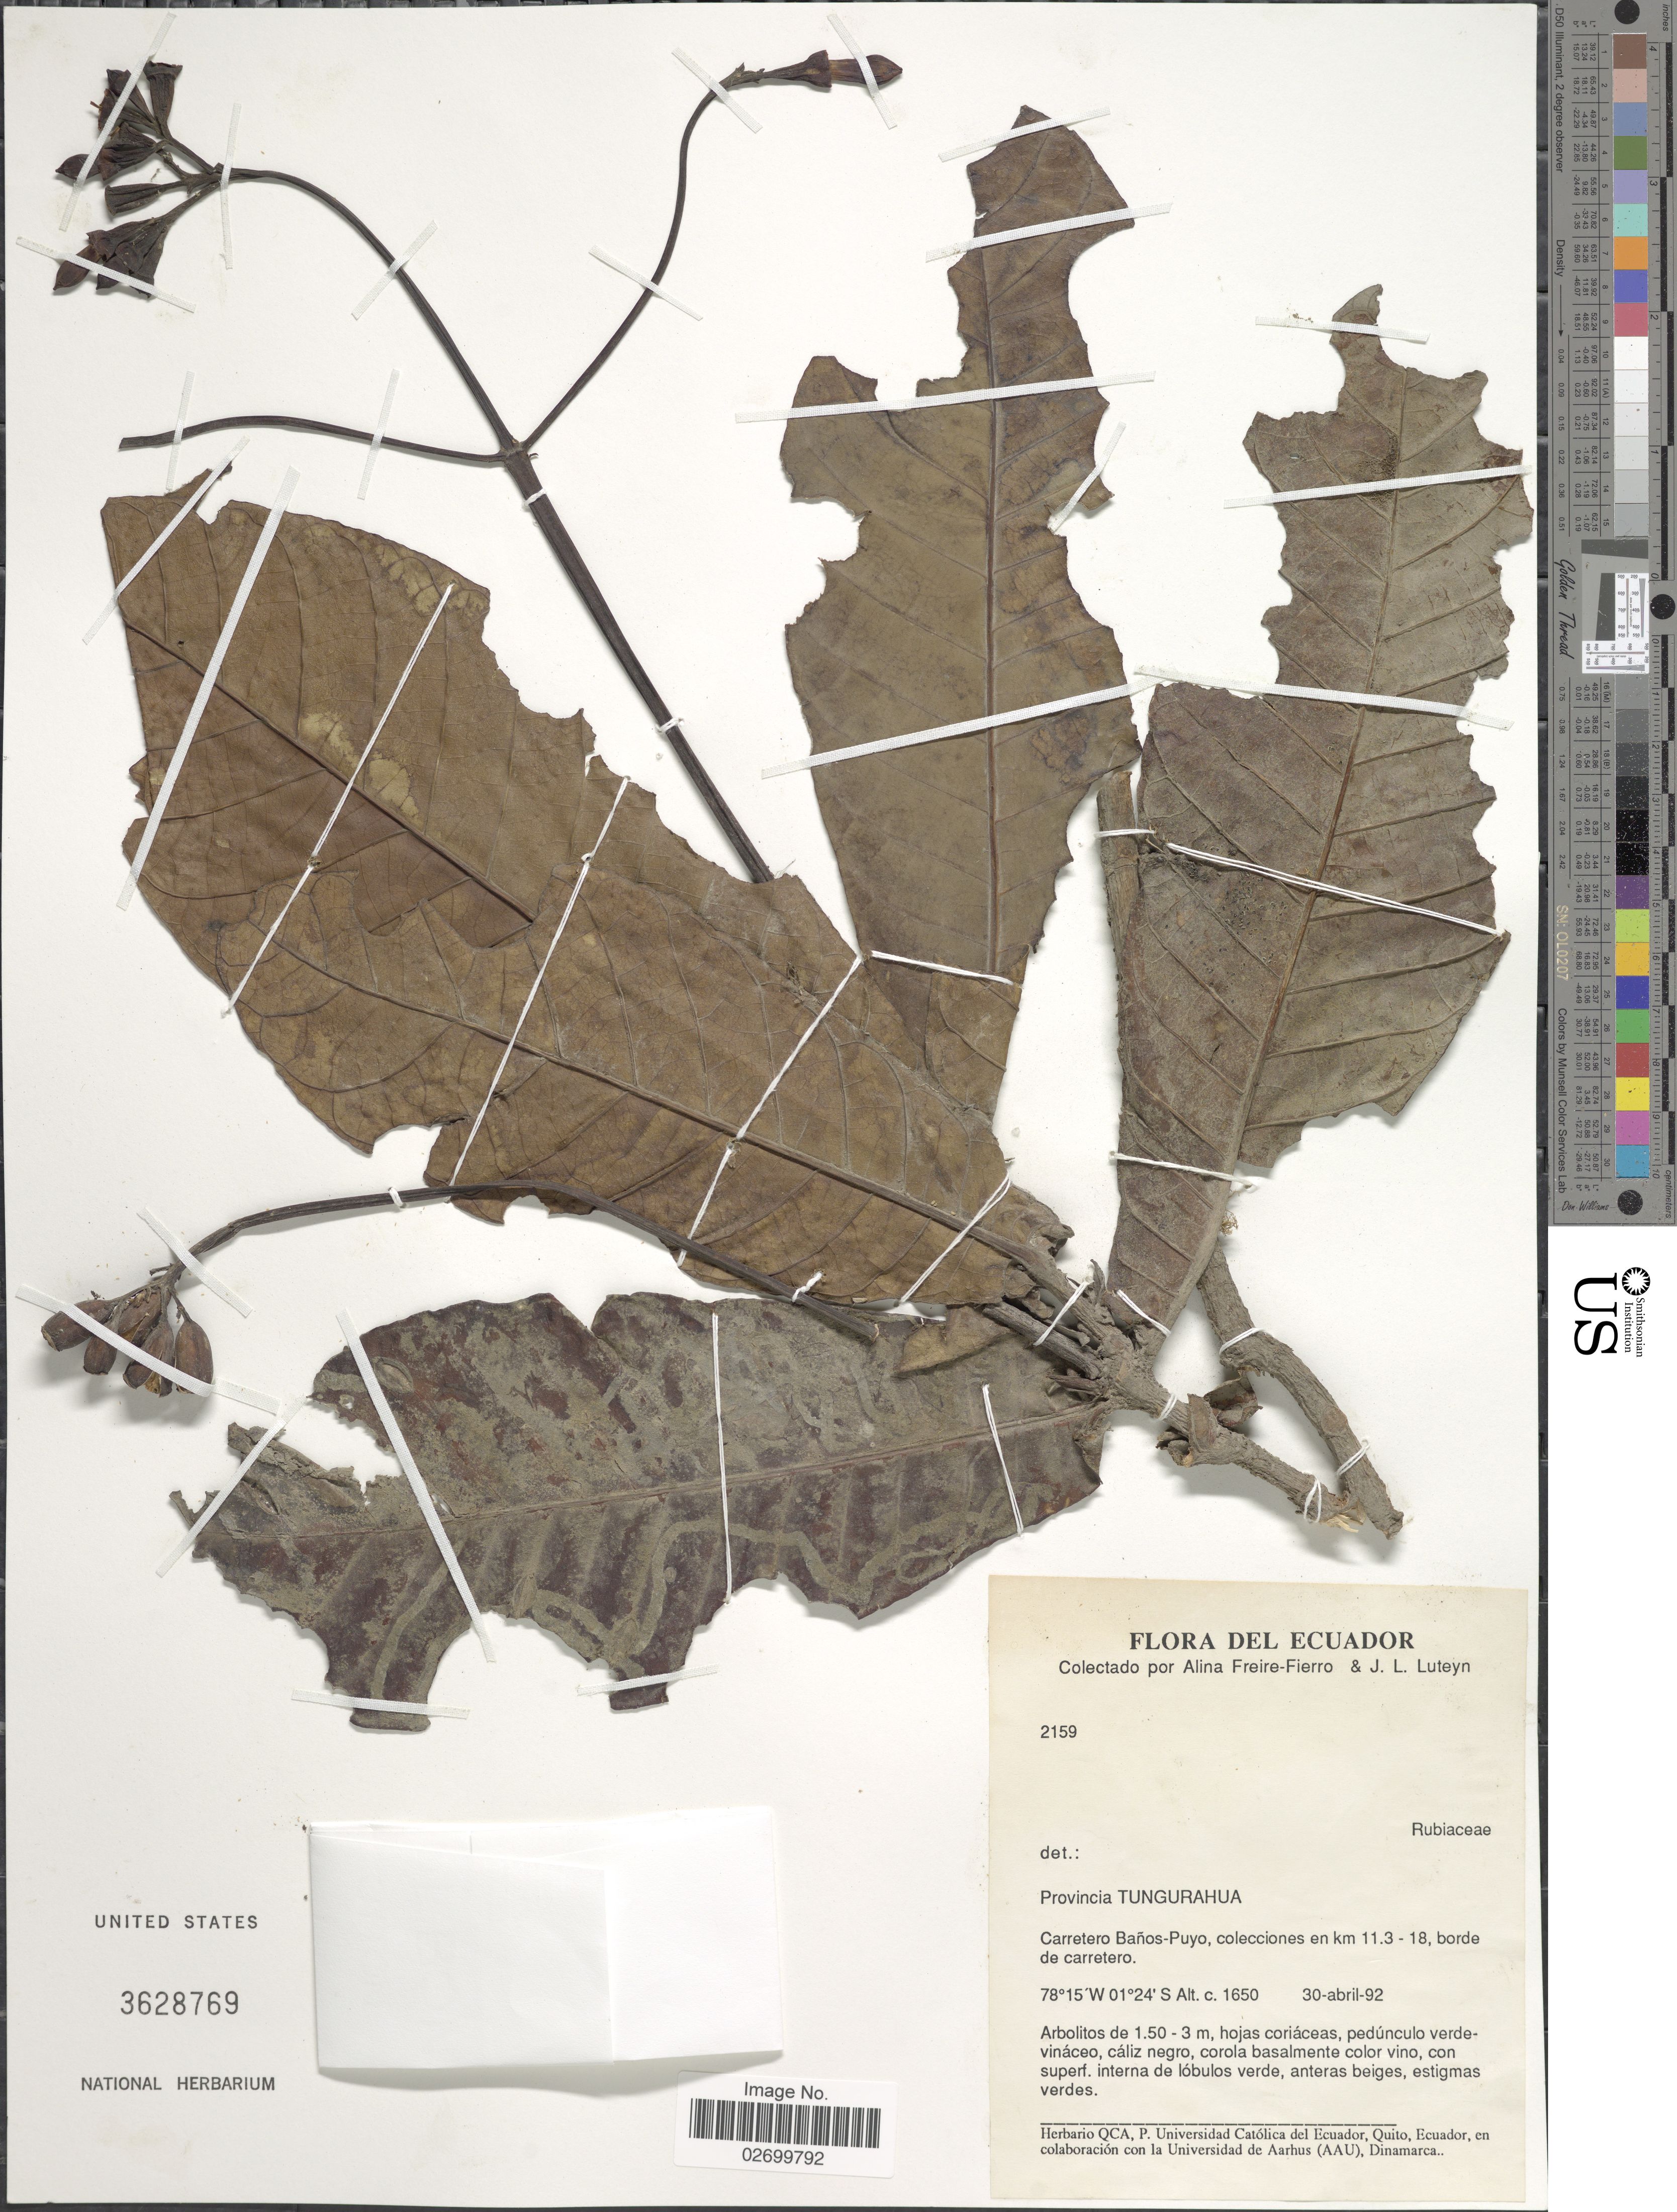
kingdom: Plantae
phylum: Tracheophyta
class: Magnoliopsida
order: Gentianales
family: Rubiaceae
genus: Condaminea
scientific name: Condaminea corymbosa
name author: (Ruiz & Pav.) DC.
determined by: Kirkbride, J. H., Jr.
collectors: A. Freire-Fierro & J. L. Luteyn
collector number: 2159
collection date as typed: Transcribed d/m/y: 30/4/92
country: Ecuador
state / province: Tungurahua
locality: Carretero Banos-Puyo, colecciones en km 11.3 - 18, borde de carretero.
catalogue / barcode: US 3628769